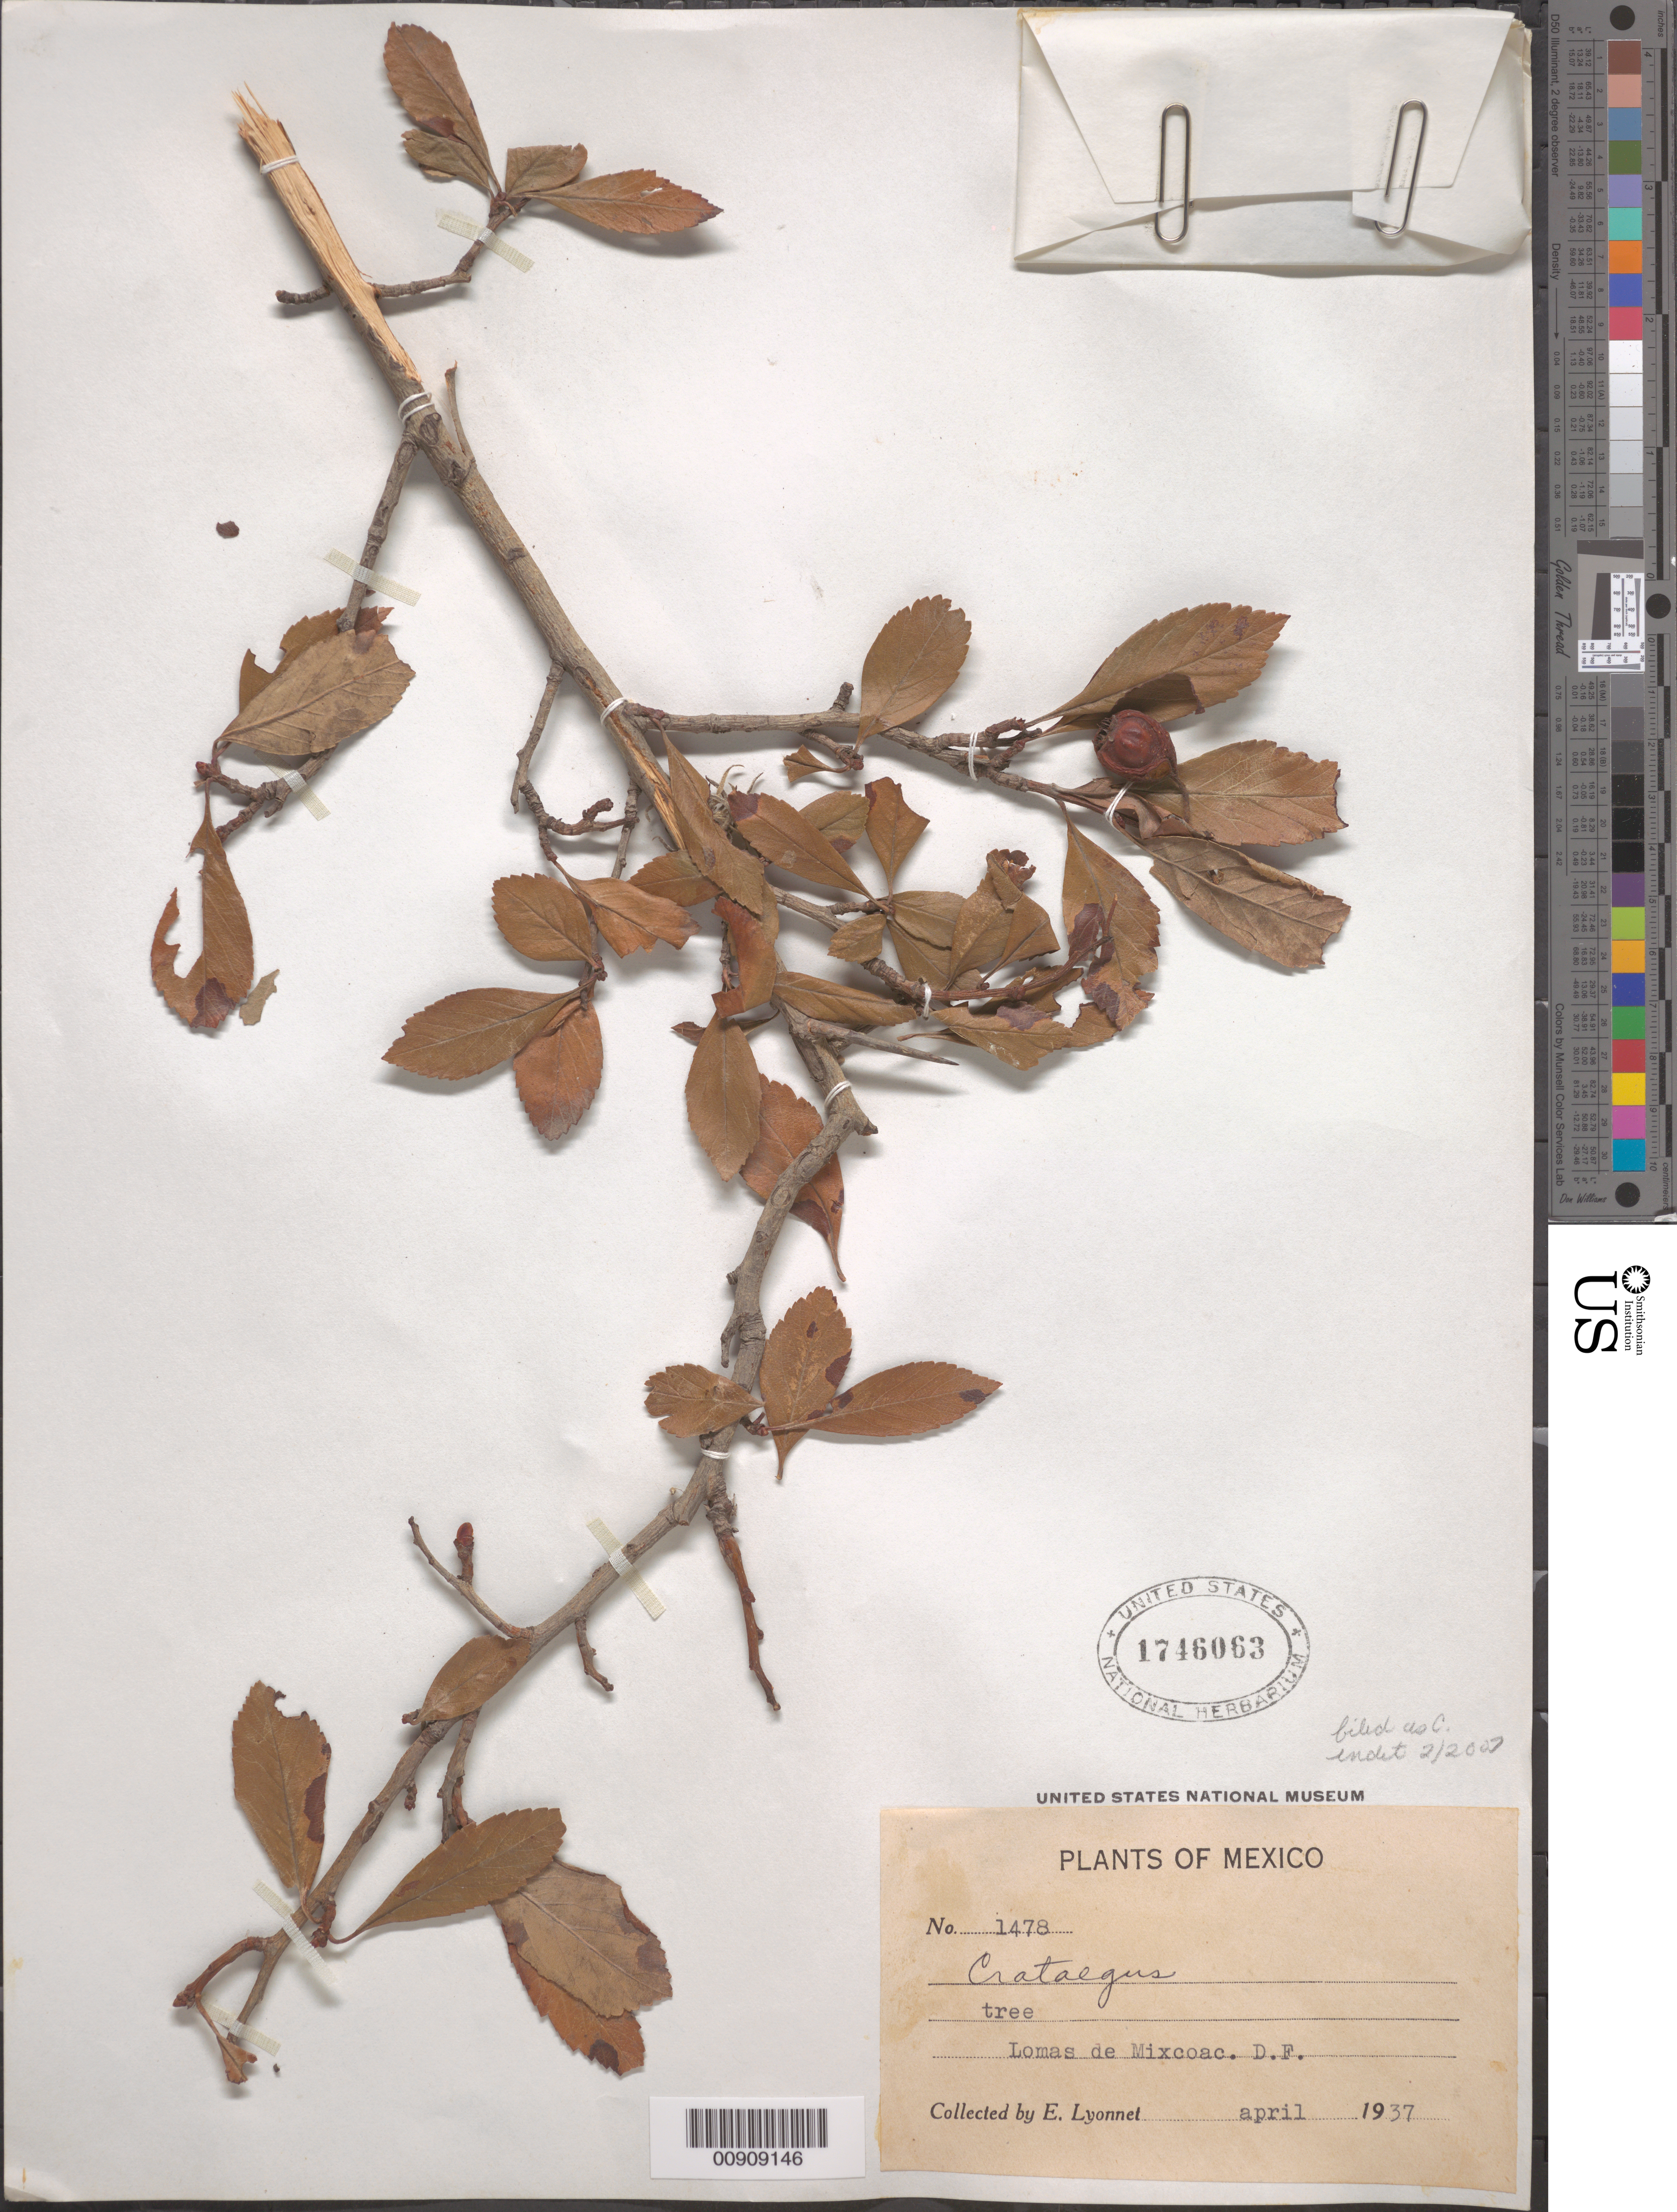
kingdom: Plantae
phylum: Tracheophyta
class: Magnoliopsida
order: Rosales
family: Rosaceae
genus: Crataegus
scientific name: Crataegus sp.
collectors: Bro. E. Lyonnet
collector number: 1478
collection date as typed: Apr 1937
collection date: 1937-04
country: Mexico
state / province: Distrito Federal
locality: Lomas de Mixcoac, D.F.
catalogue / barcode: US 1746063